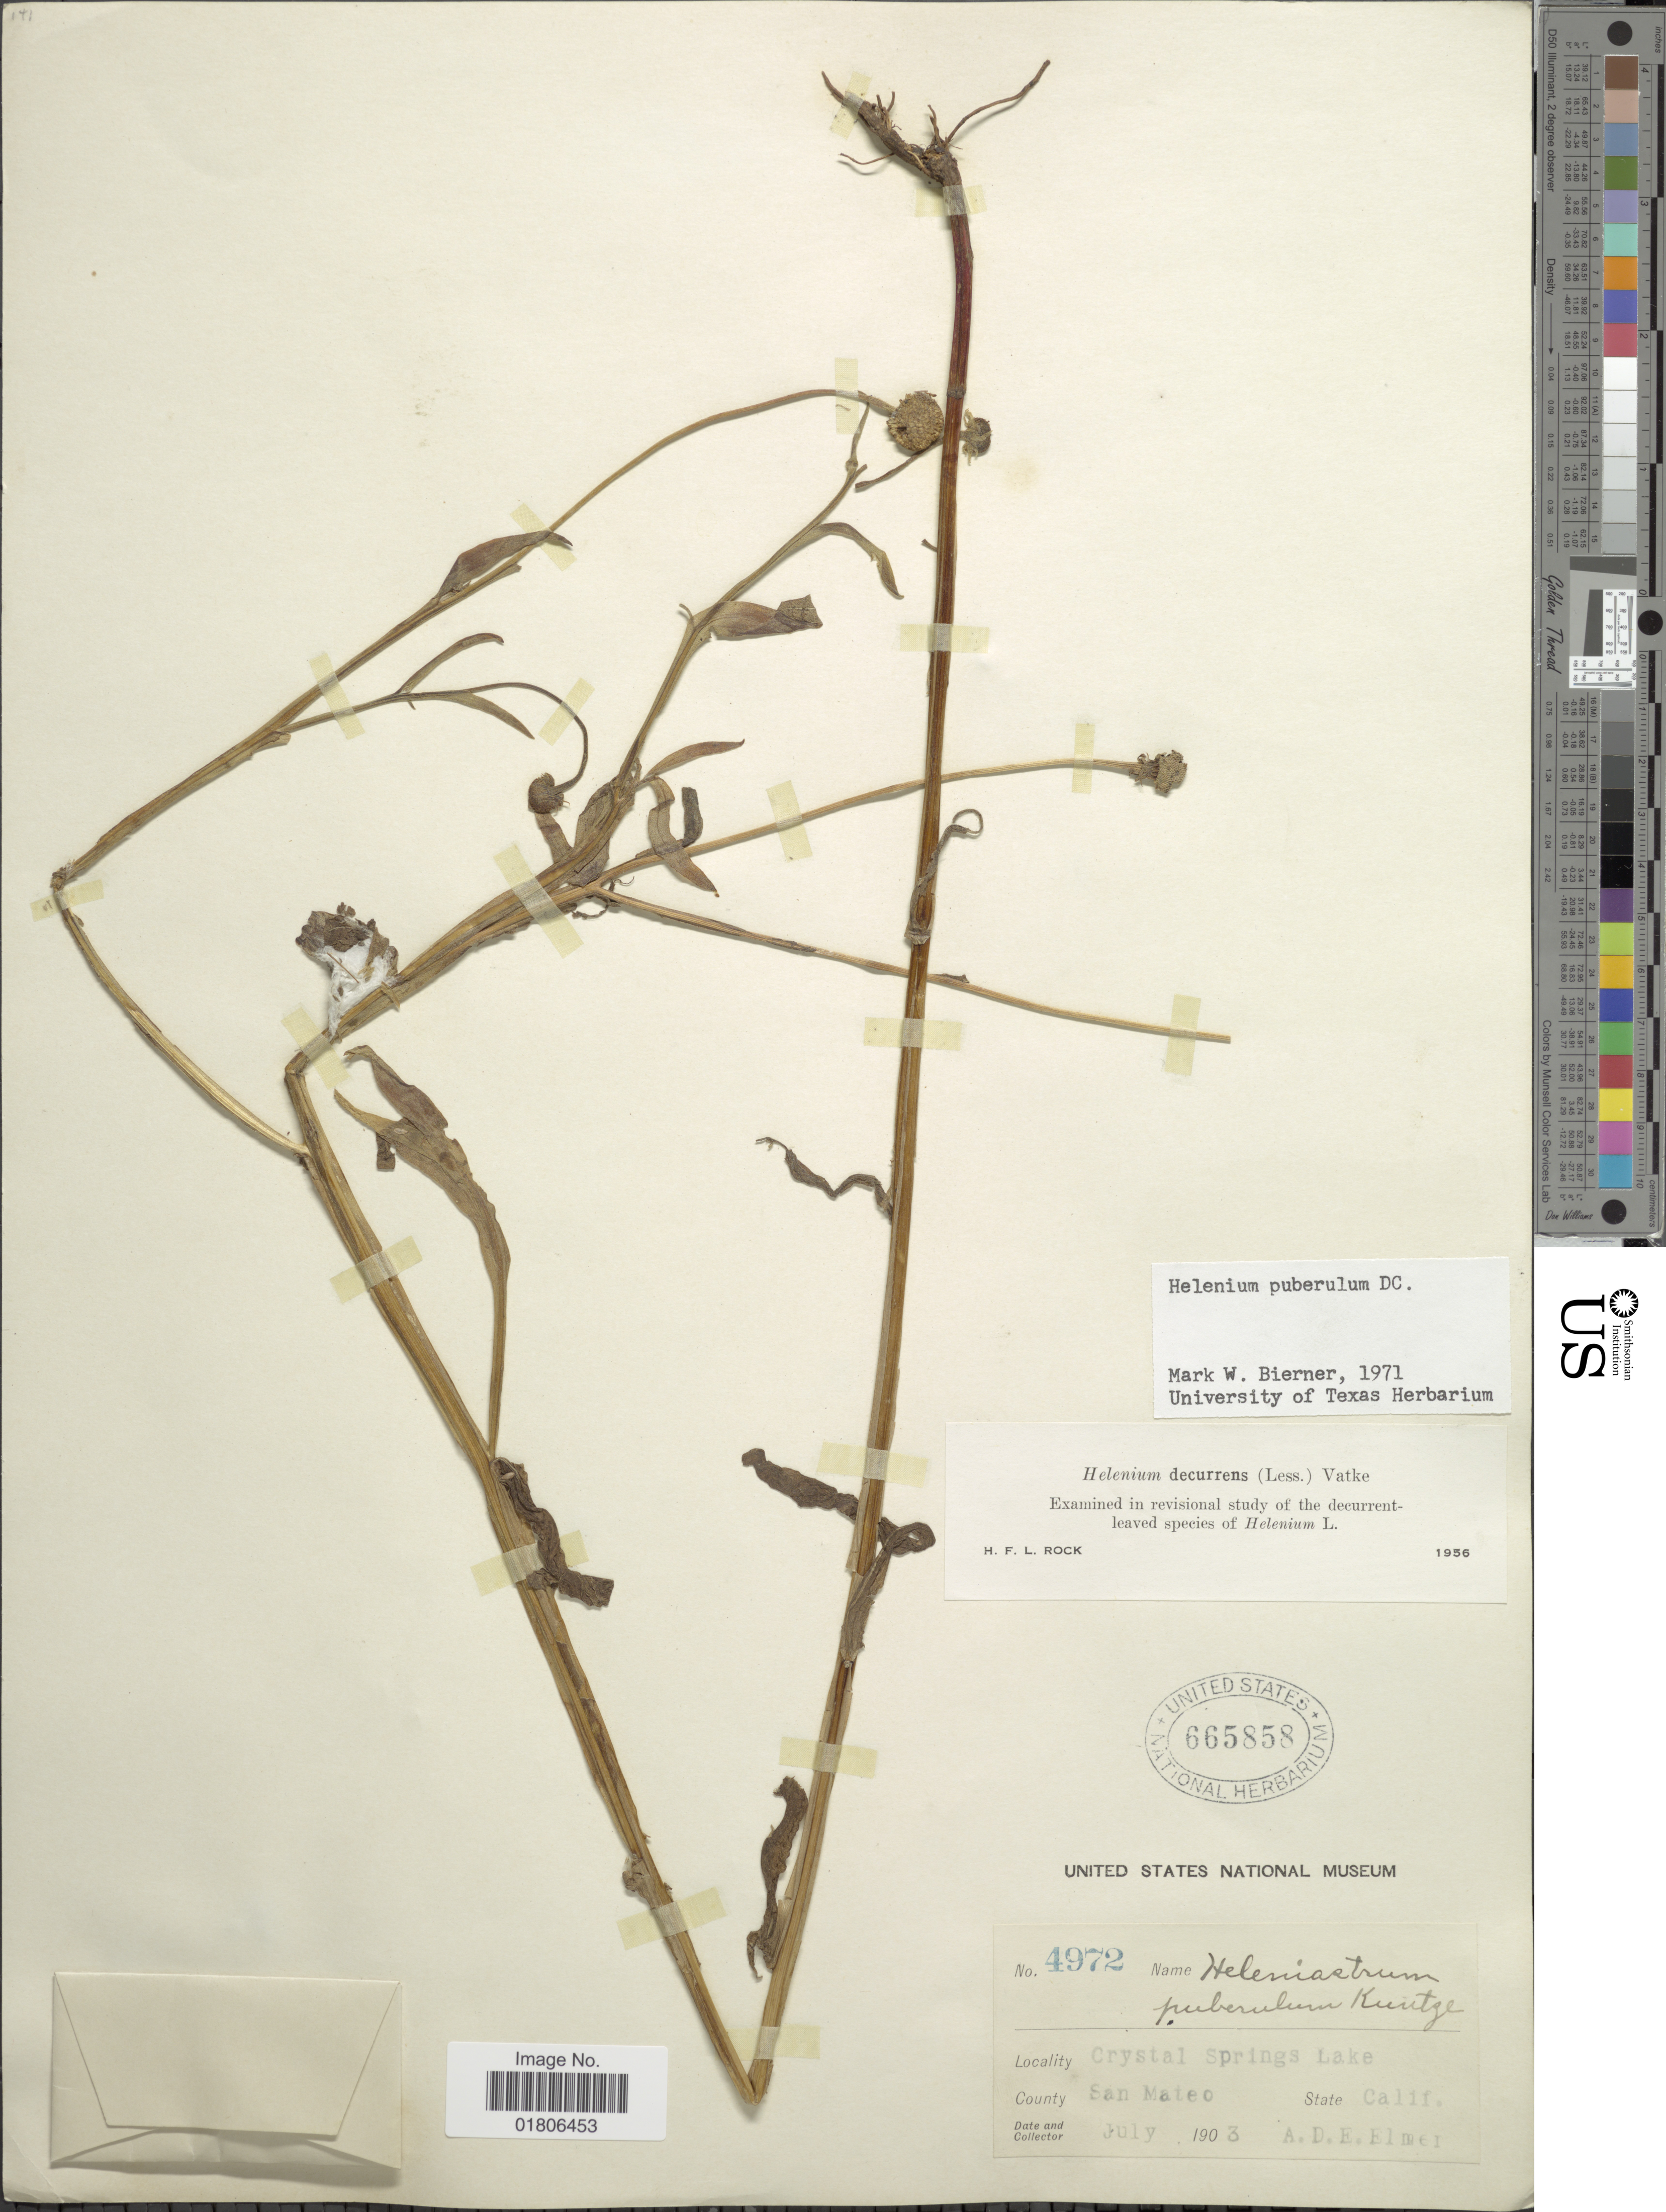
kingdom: Plantae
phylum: Tracheophyta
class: Magnoliopsida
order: Asterales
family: Asteraceae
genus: Helenium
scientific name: Helenium pinnatifidum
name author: (Schwein. ex Nutt.) Rydb.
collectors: A. D. E. Elmer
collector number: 4972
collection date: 1903-07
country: United States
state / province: California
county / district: San Mateo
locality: Crystal Springs Lake, County San Mateo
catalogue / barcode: US 665858